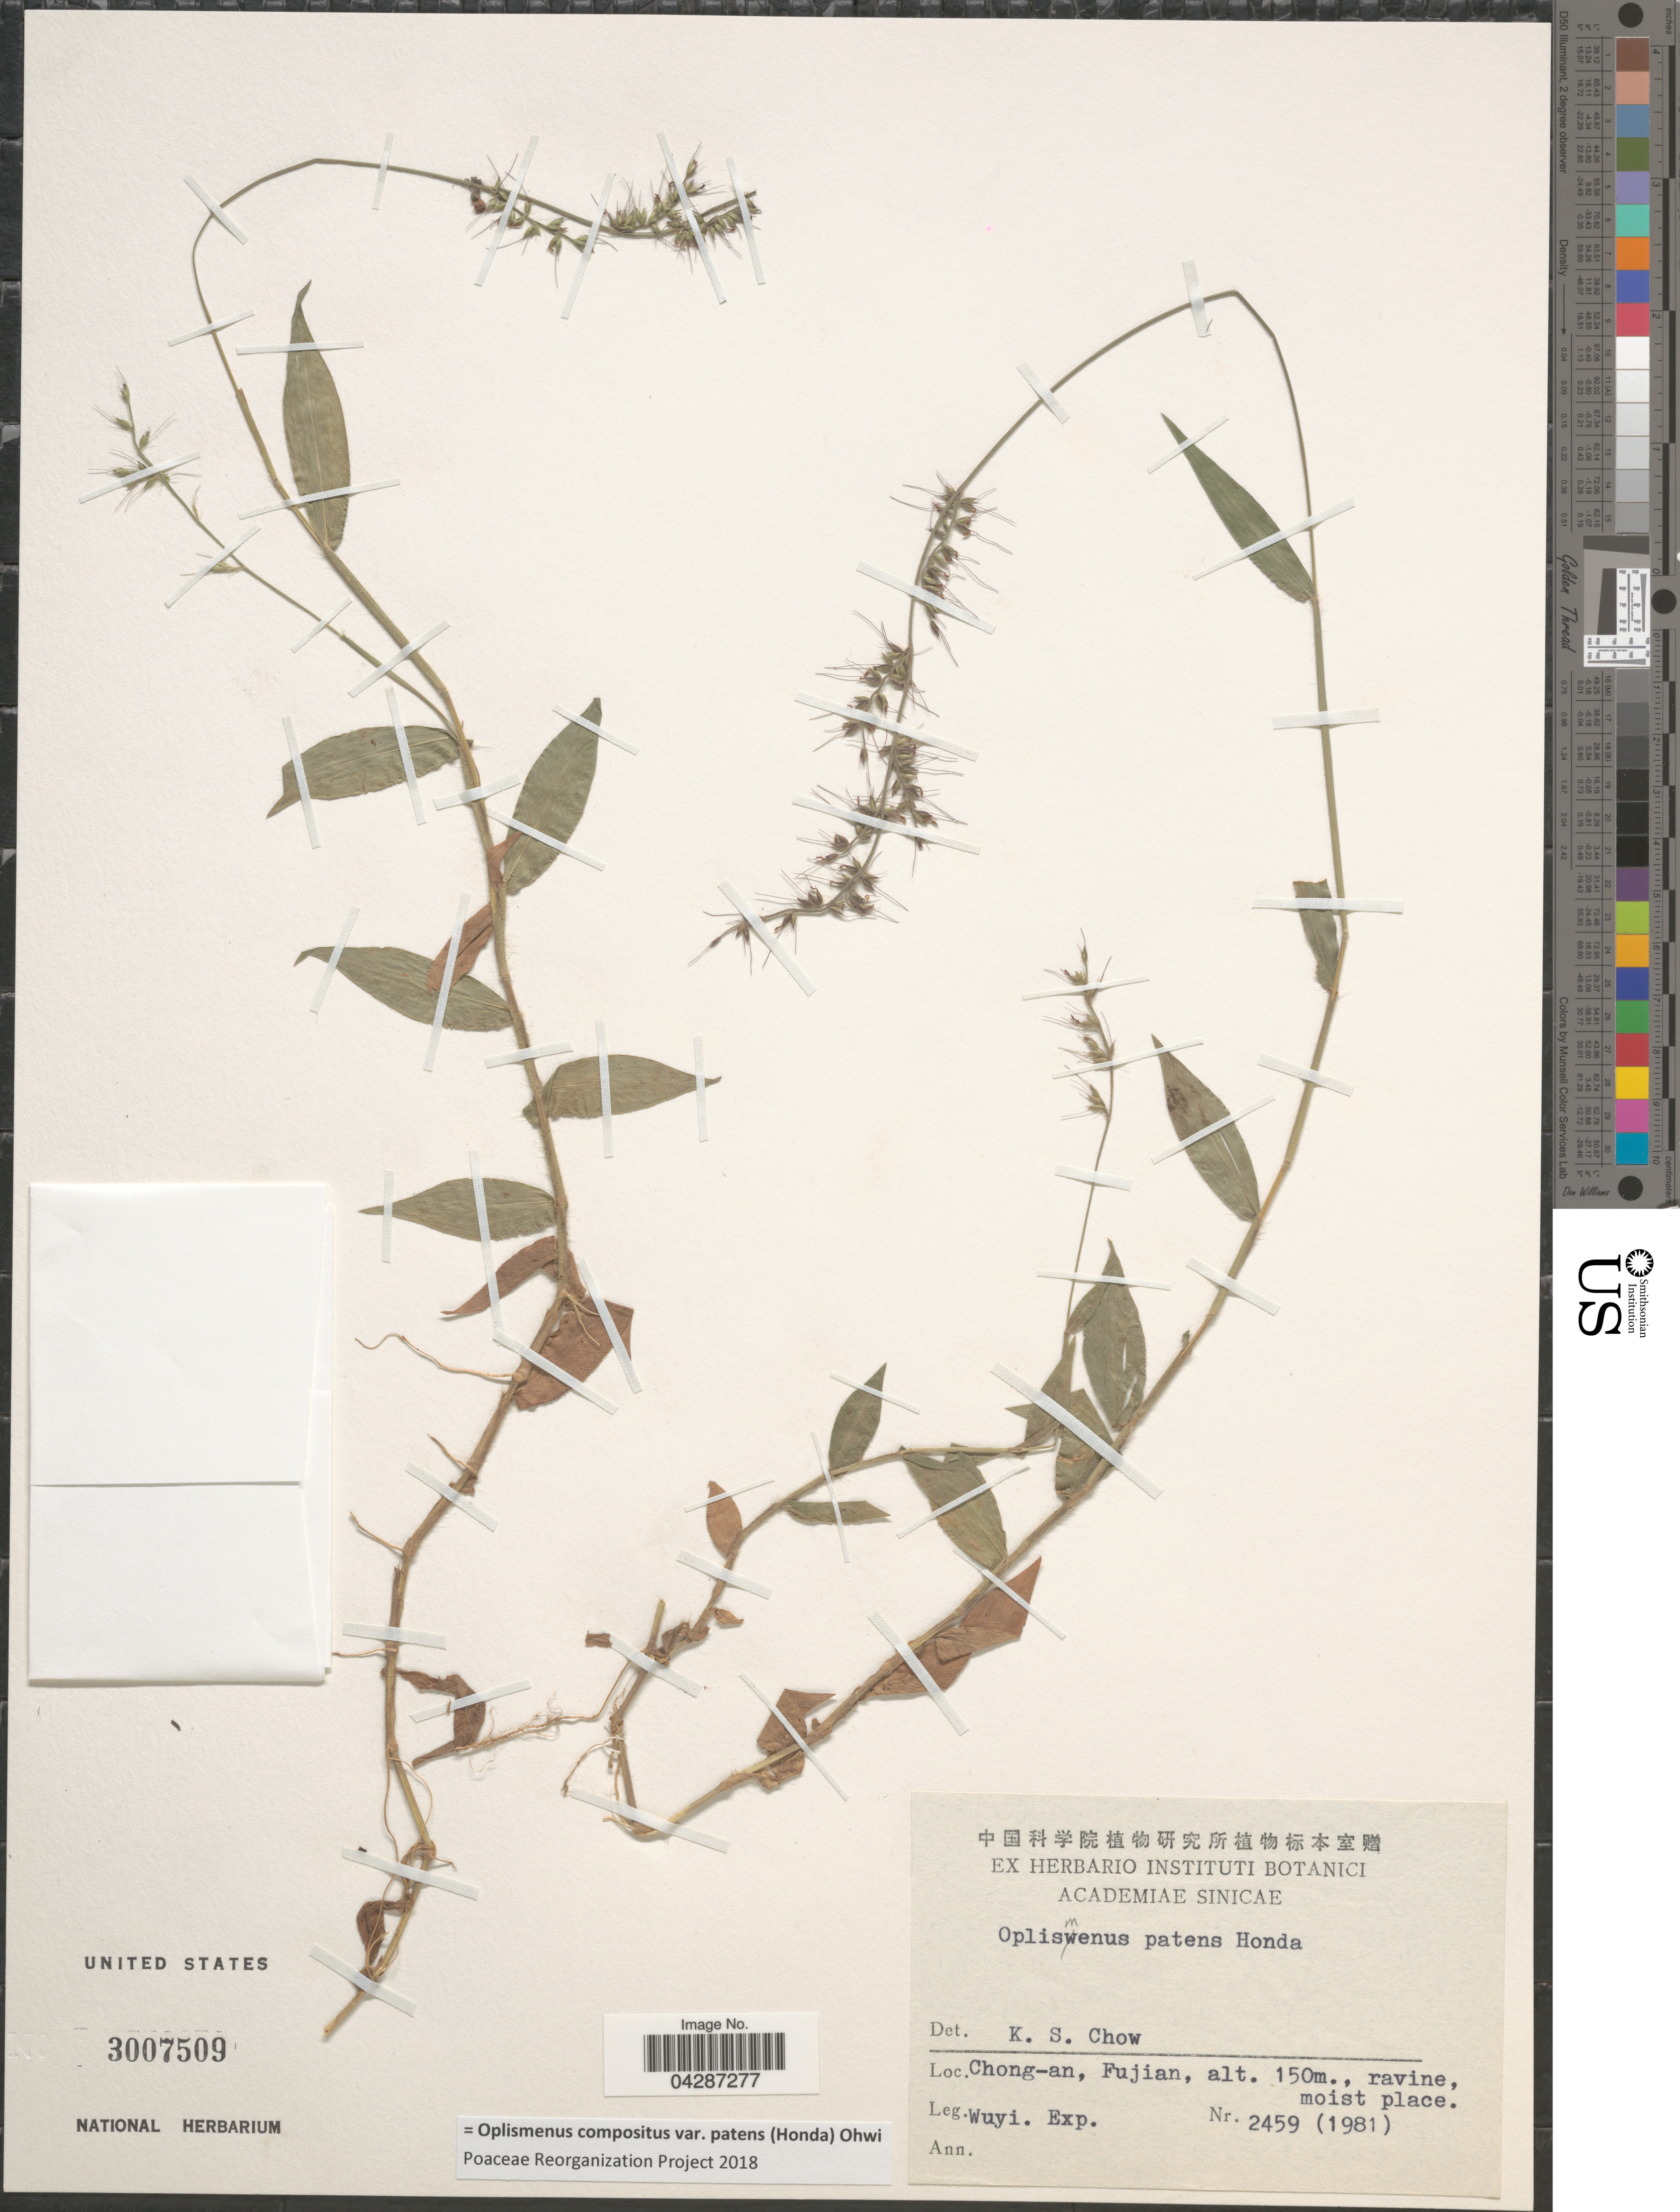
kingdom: Plantae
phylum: Tracheophyta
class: Liliopsida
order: Poales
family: Poaceae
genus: Oplismenus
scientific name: Oplismenus compositus var. patens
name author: (Honda) Ohwi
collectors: Wuyi. Exped.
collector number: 2459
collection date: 1981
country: China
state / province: Fujian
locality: Chong-an, Fujian.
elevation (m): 150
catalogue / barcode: US 3007509